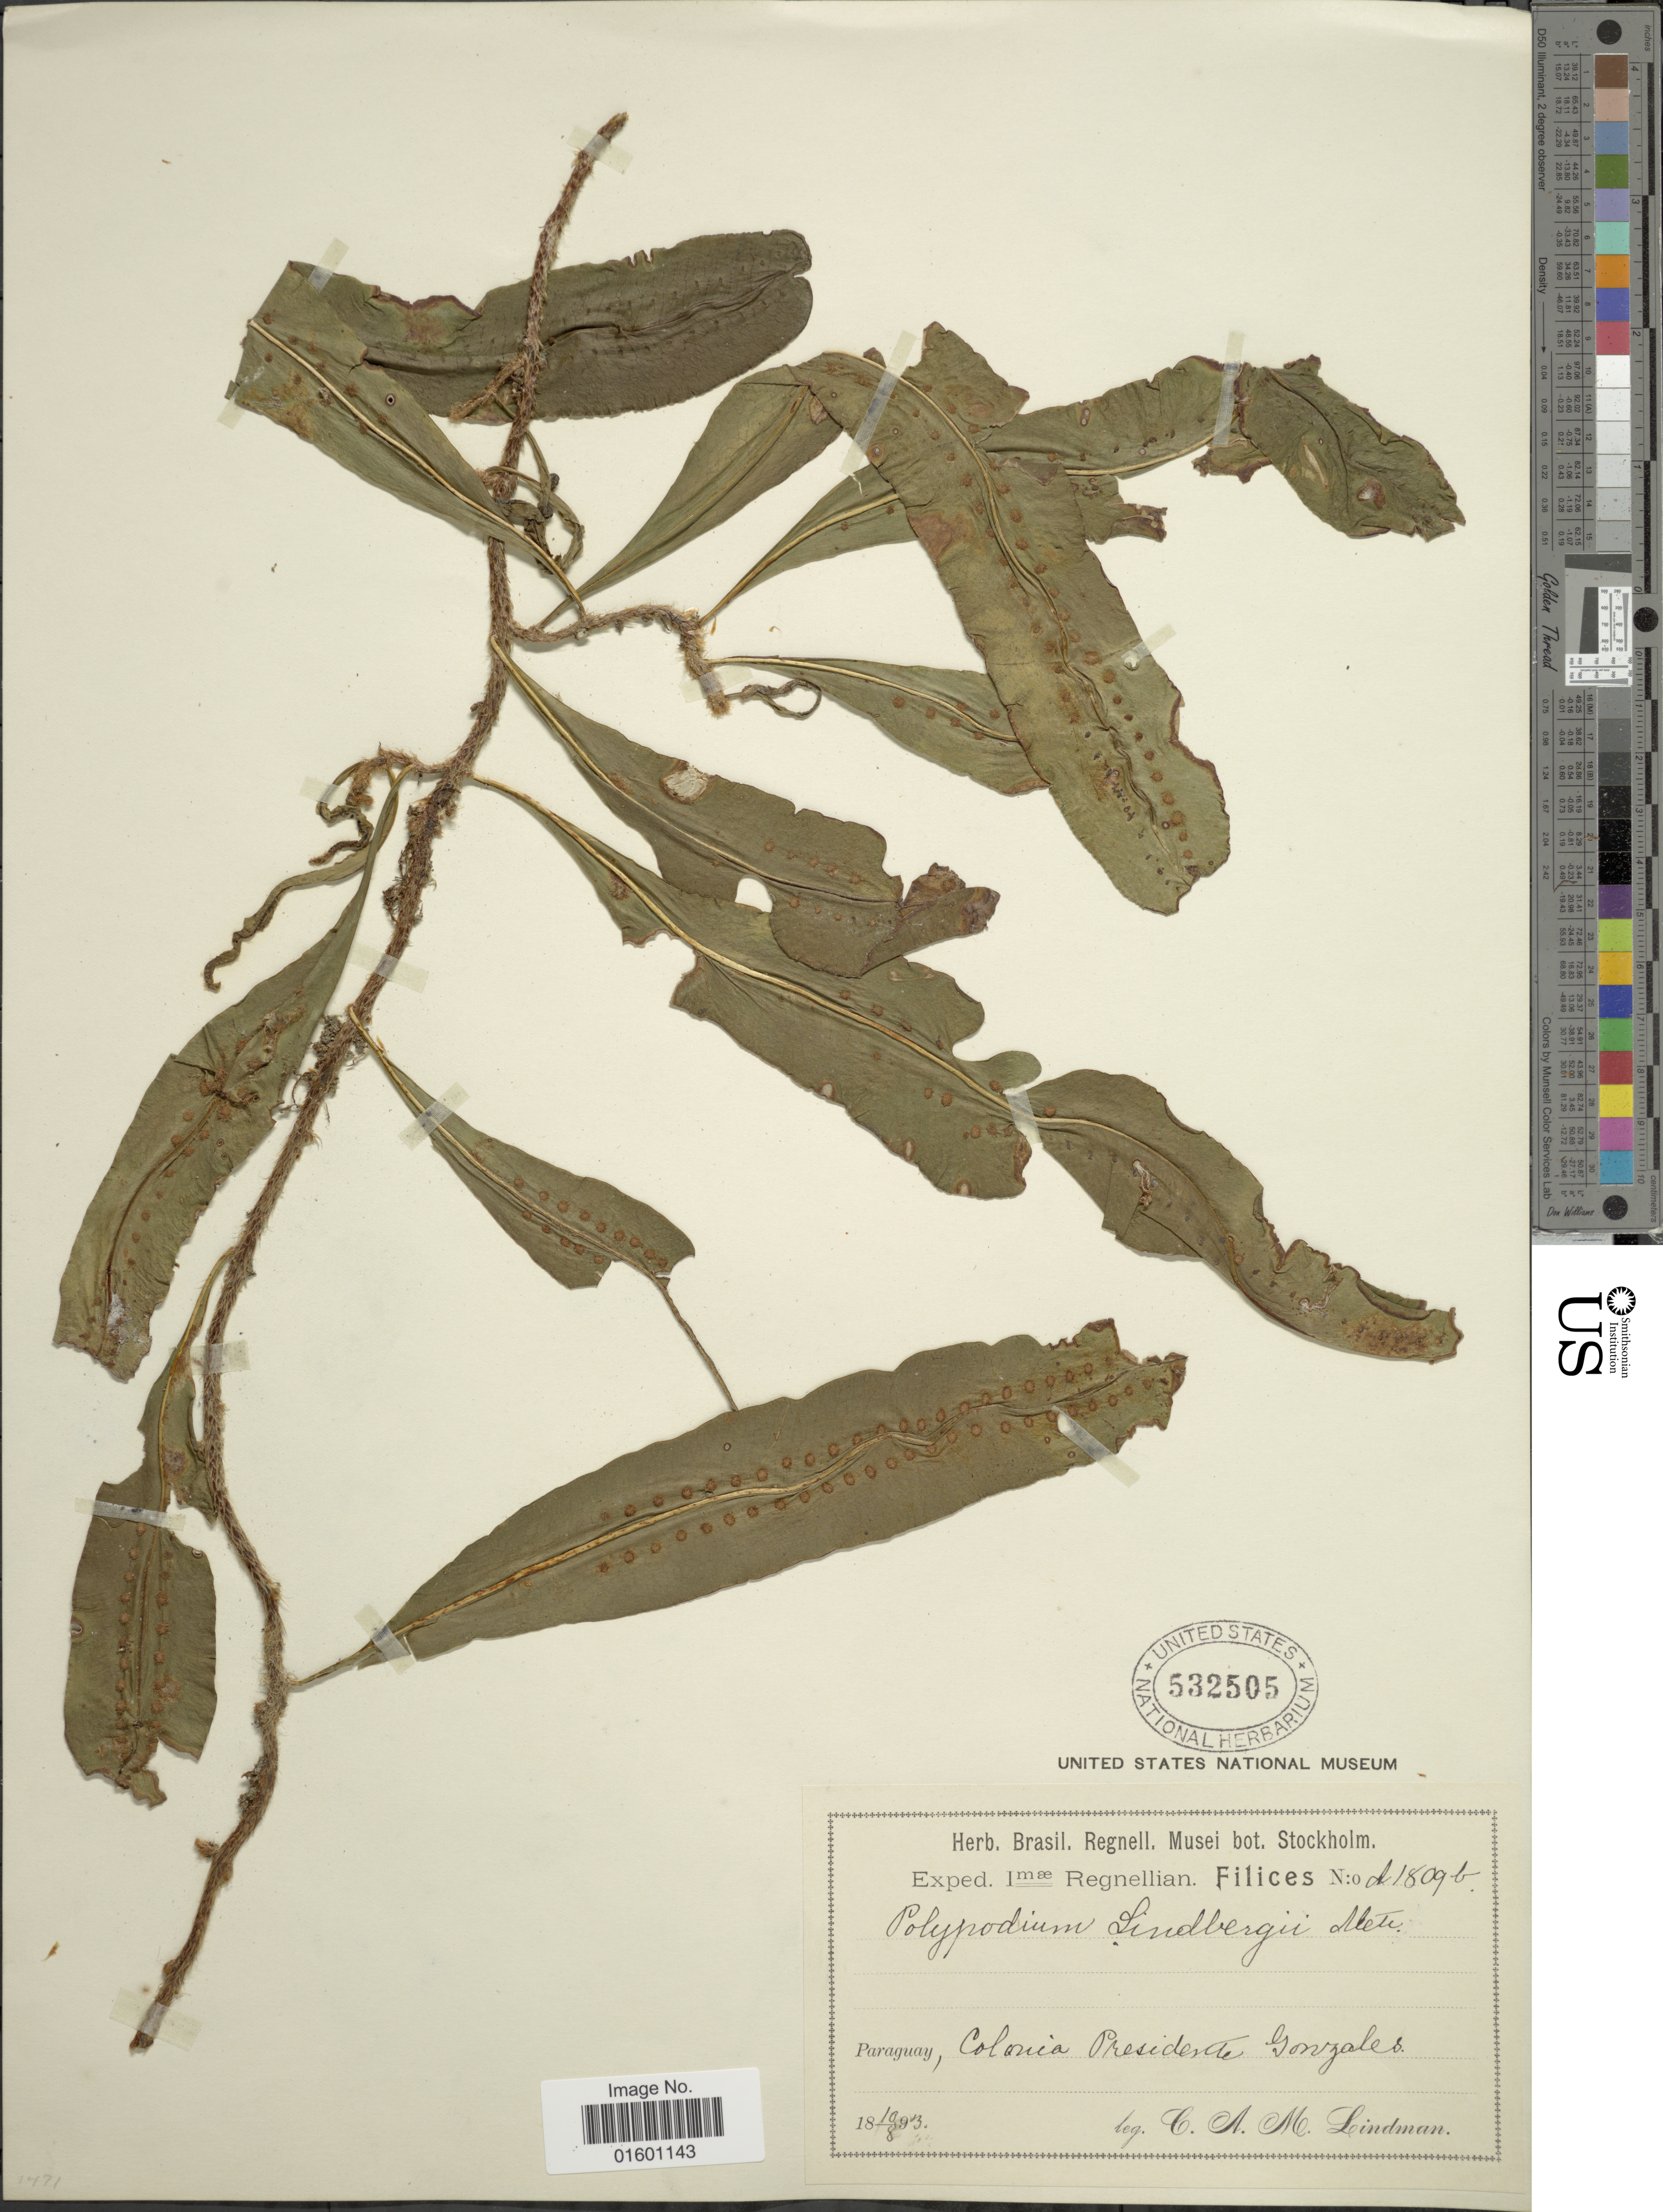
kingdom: Plantae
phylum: Tracheophyta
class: Polypodiopsida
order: Polypodiales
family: Polypodiaceae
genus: Microgramma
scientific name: Microgramma lindbergii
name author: (Mett.) Sota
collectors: C. A. M. Lindman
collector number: A1809b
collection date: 1893-08-10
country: Uruguay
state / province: Colonia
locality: Presdiente Gonzales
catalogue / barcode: US 532505